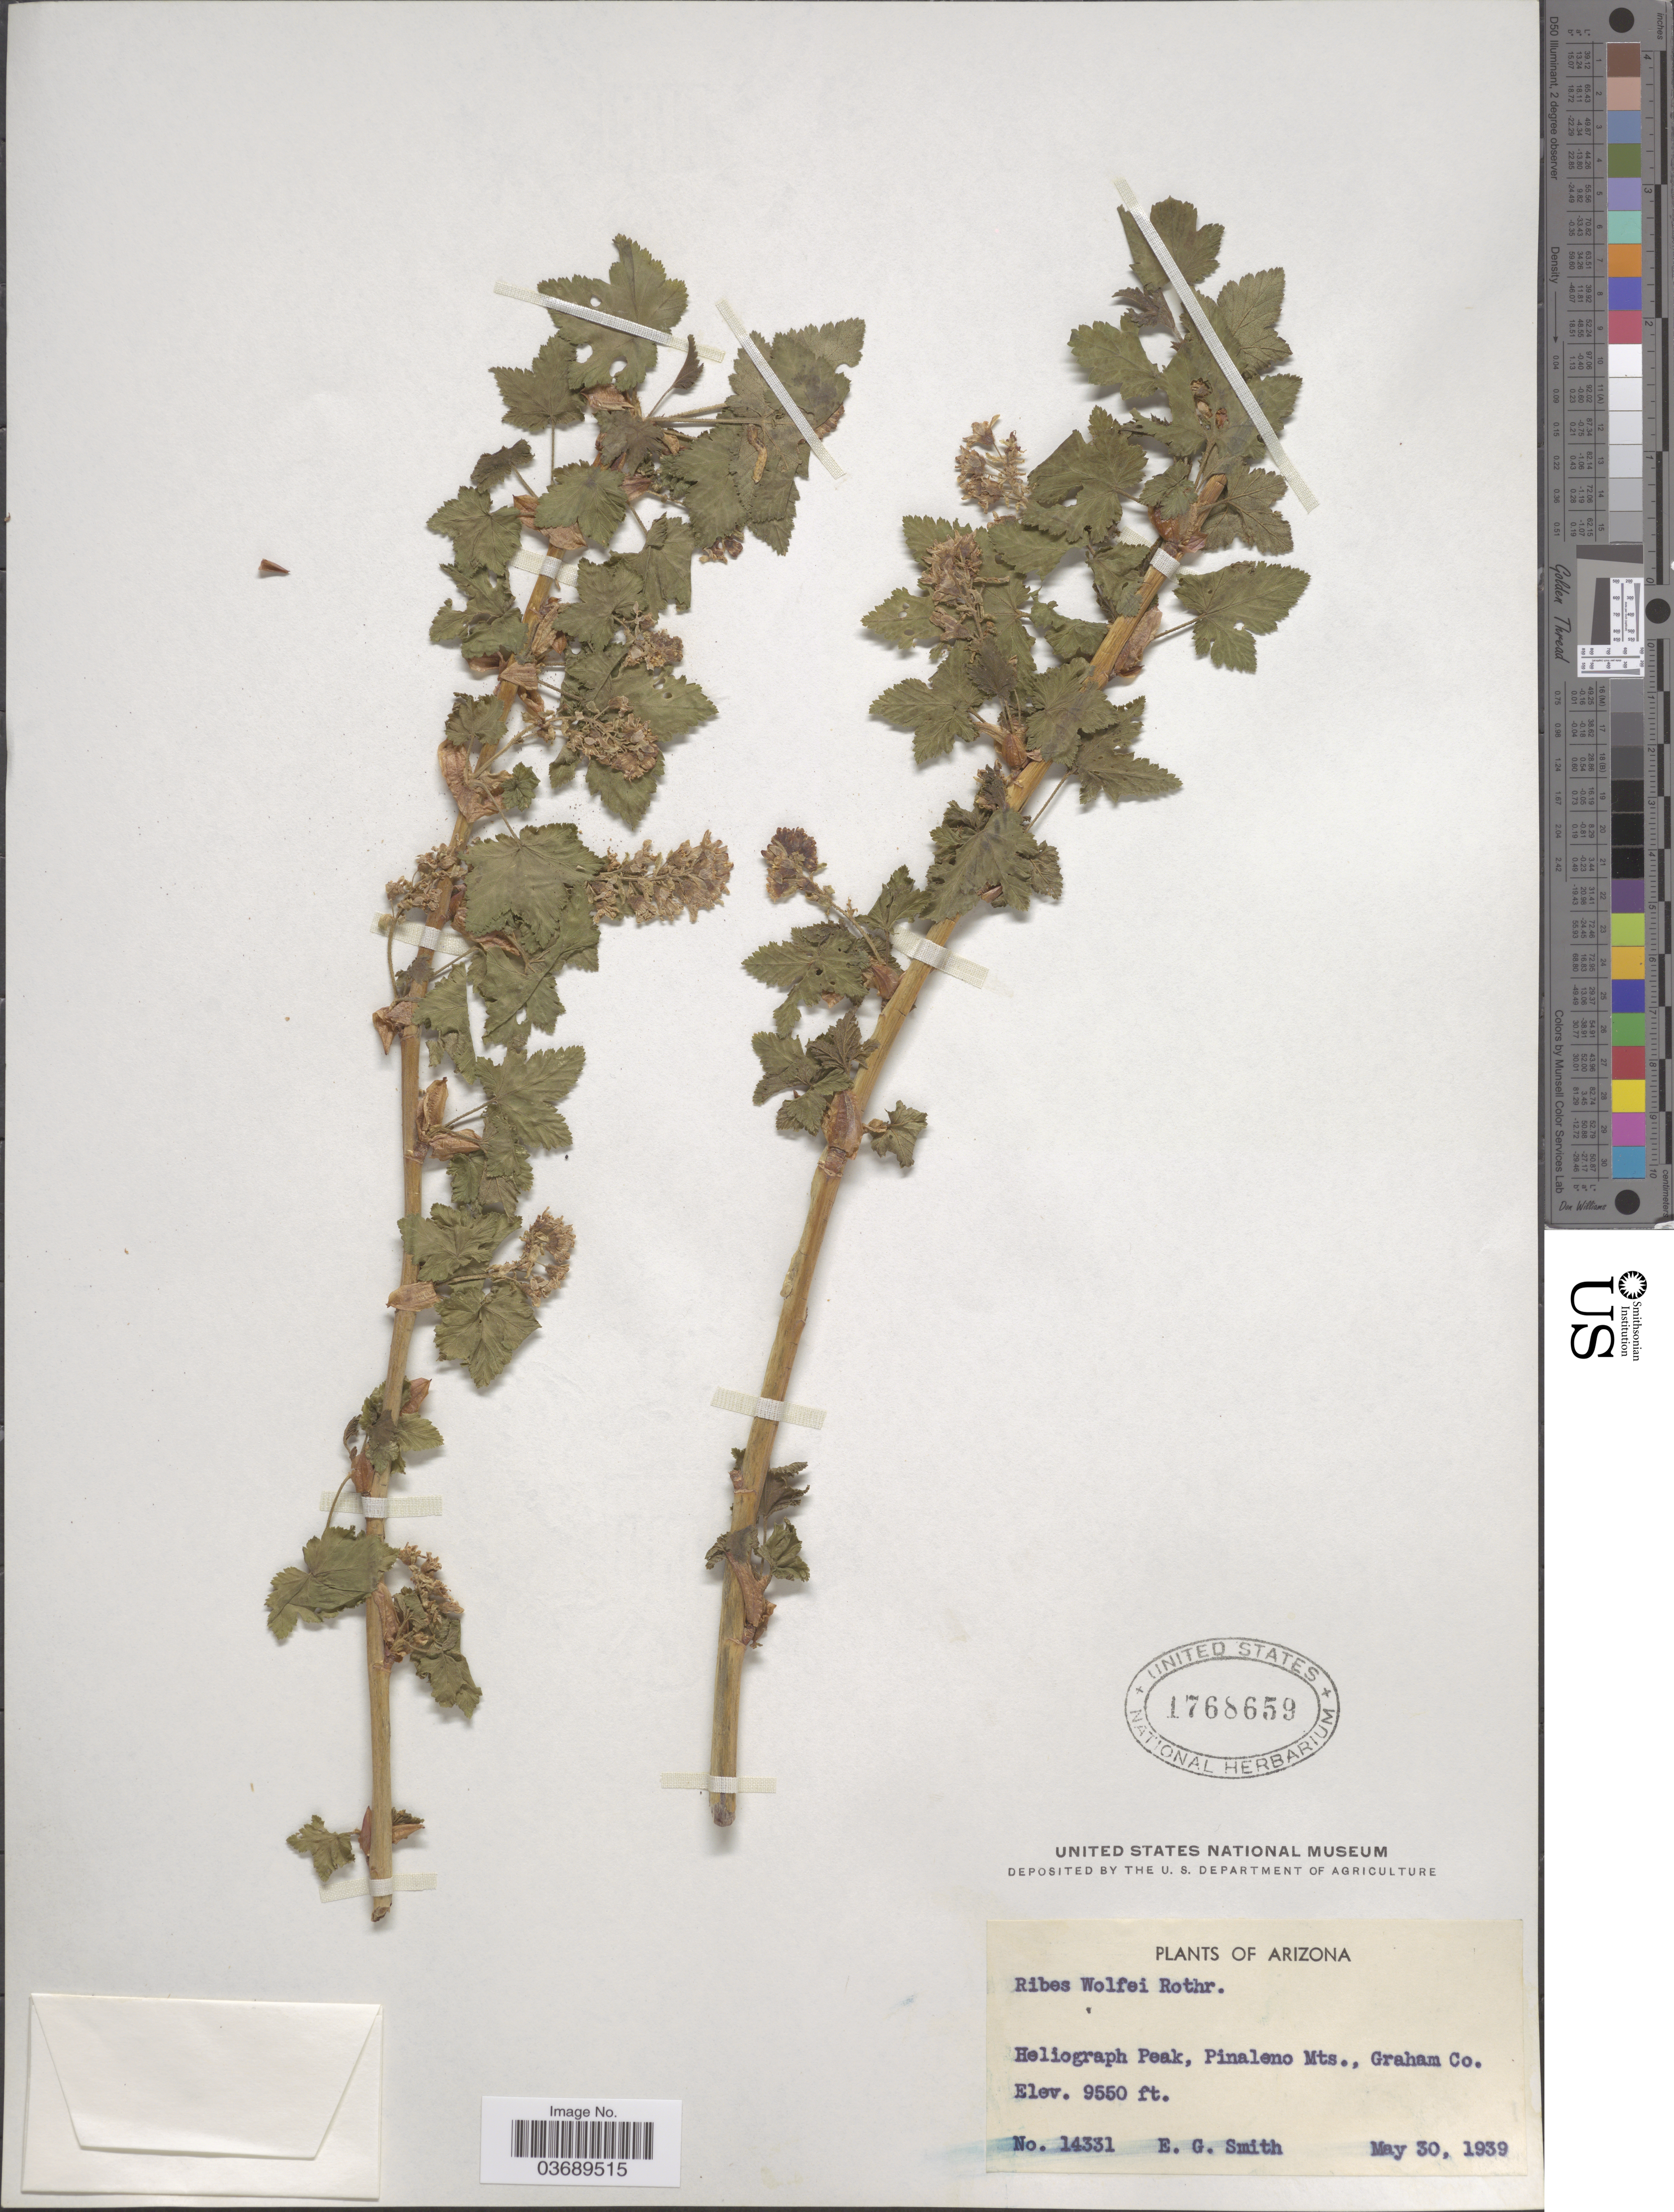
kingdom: Plantae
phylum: Tracheophyta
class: Magnoliopsida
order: Saxifragales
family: Grossulariaceae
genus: Ribes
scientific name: Ribes wolfii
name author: Rothr.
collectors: E. G. Smith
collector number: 14331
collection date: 1939-05-30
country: United States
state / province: Arizona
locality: Heliograph Peak, Pinaleno Mts., Graham Co.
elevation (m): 2911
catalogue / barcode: US 1768659